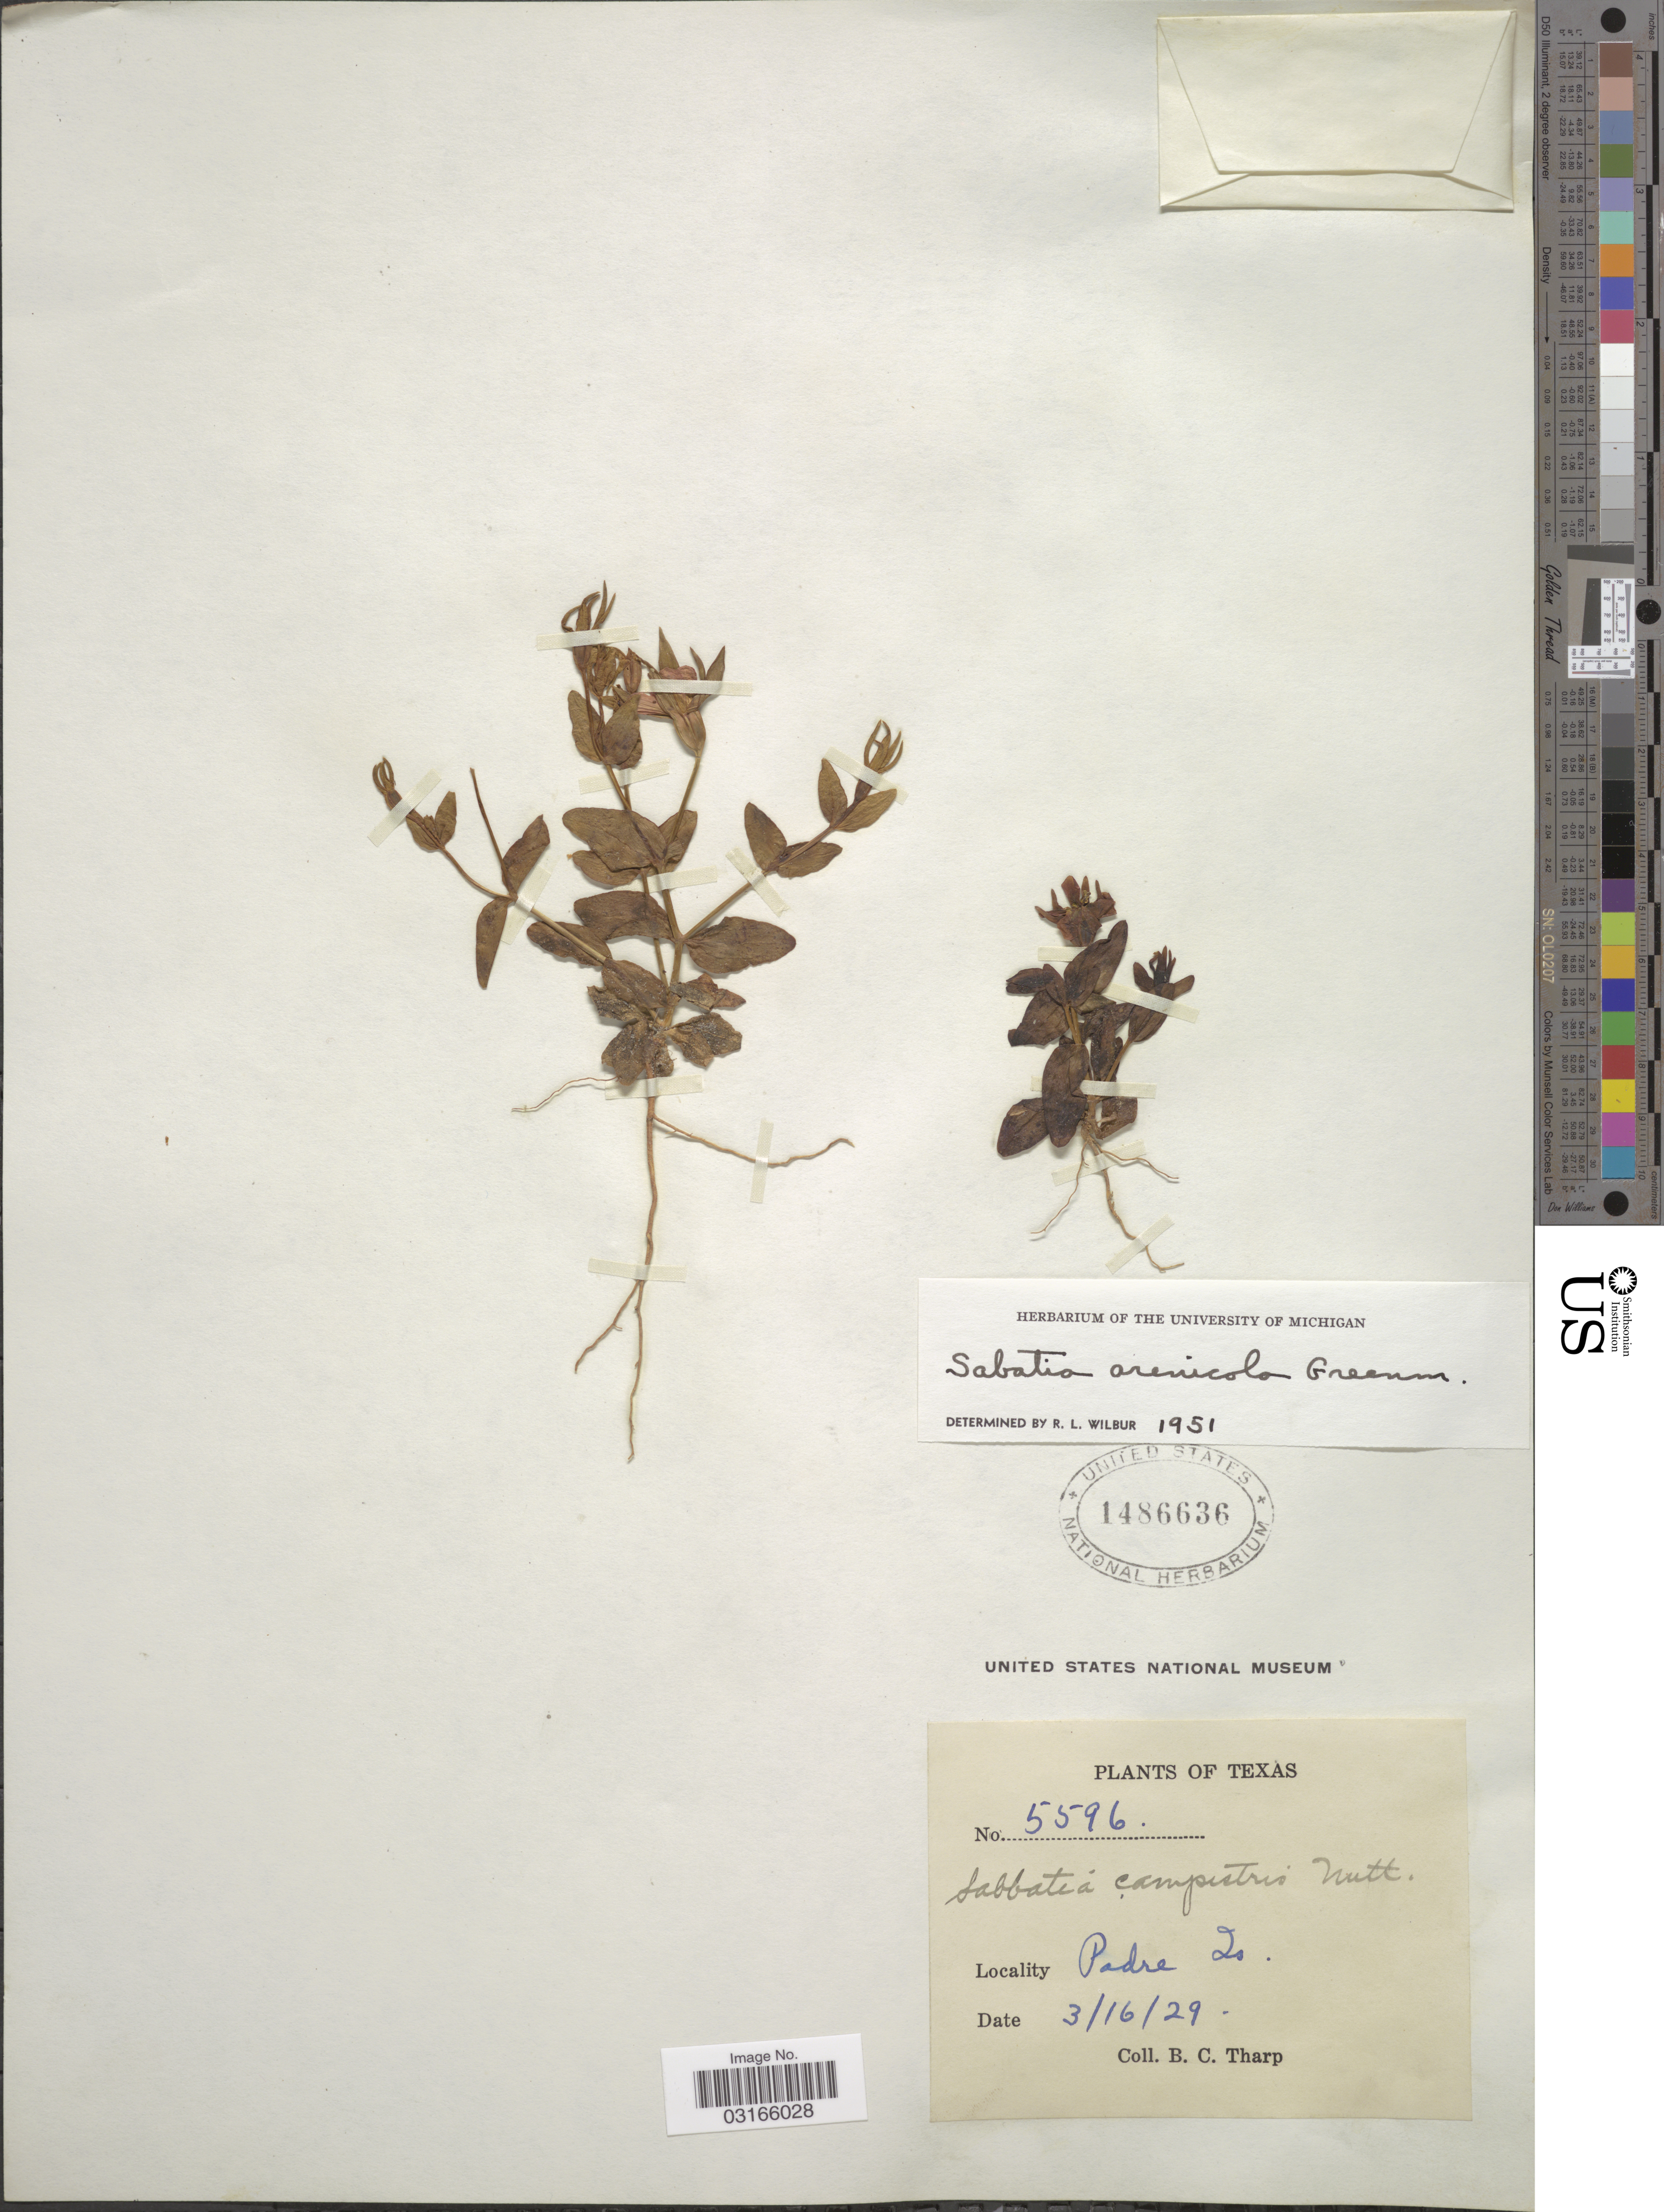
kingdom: Plantae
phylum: Tracheophyta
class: Magnoliopsida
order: Gentianales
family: Gentianaceae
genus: Sabatia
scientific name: Sabatia arenicola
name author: Greenm.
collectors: B. C. Tharp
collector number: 5596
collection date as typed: Transcribed d/m/y: 16/3/29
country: United States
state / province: Texas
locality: Padre Is.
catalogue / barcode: US 1486636